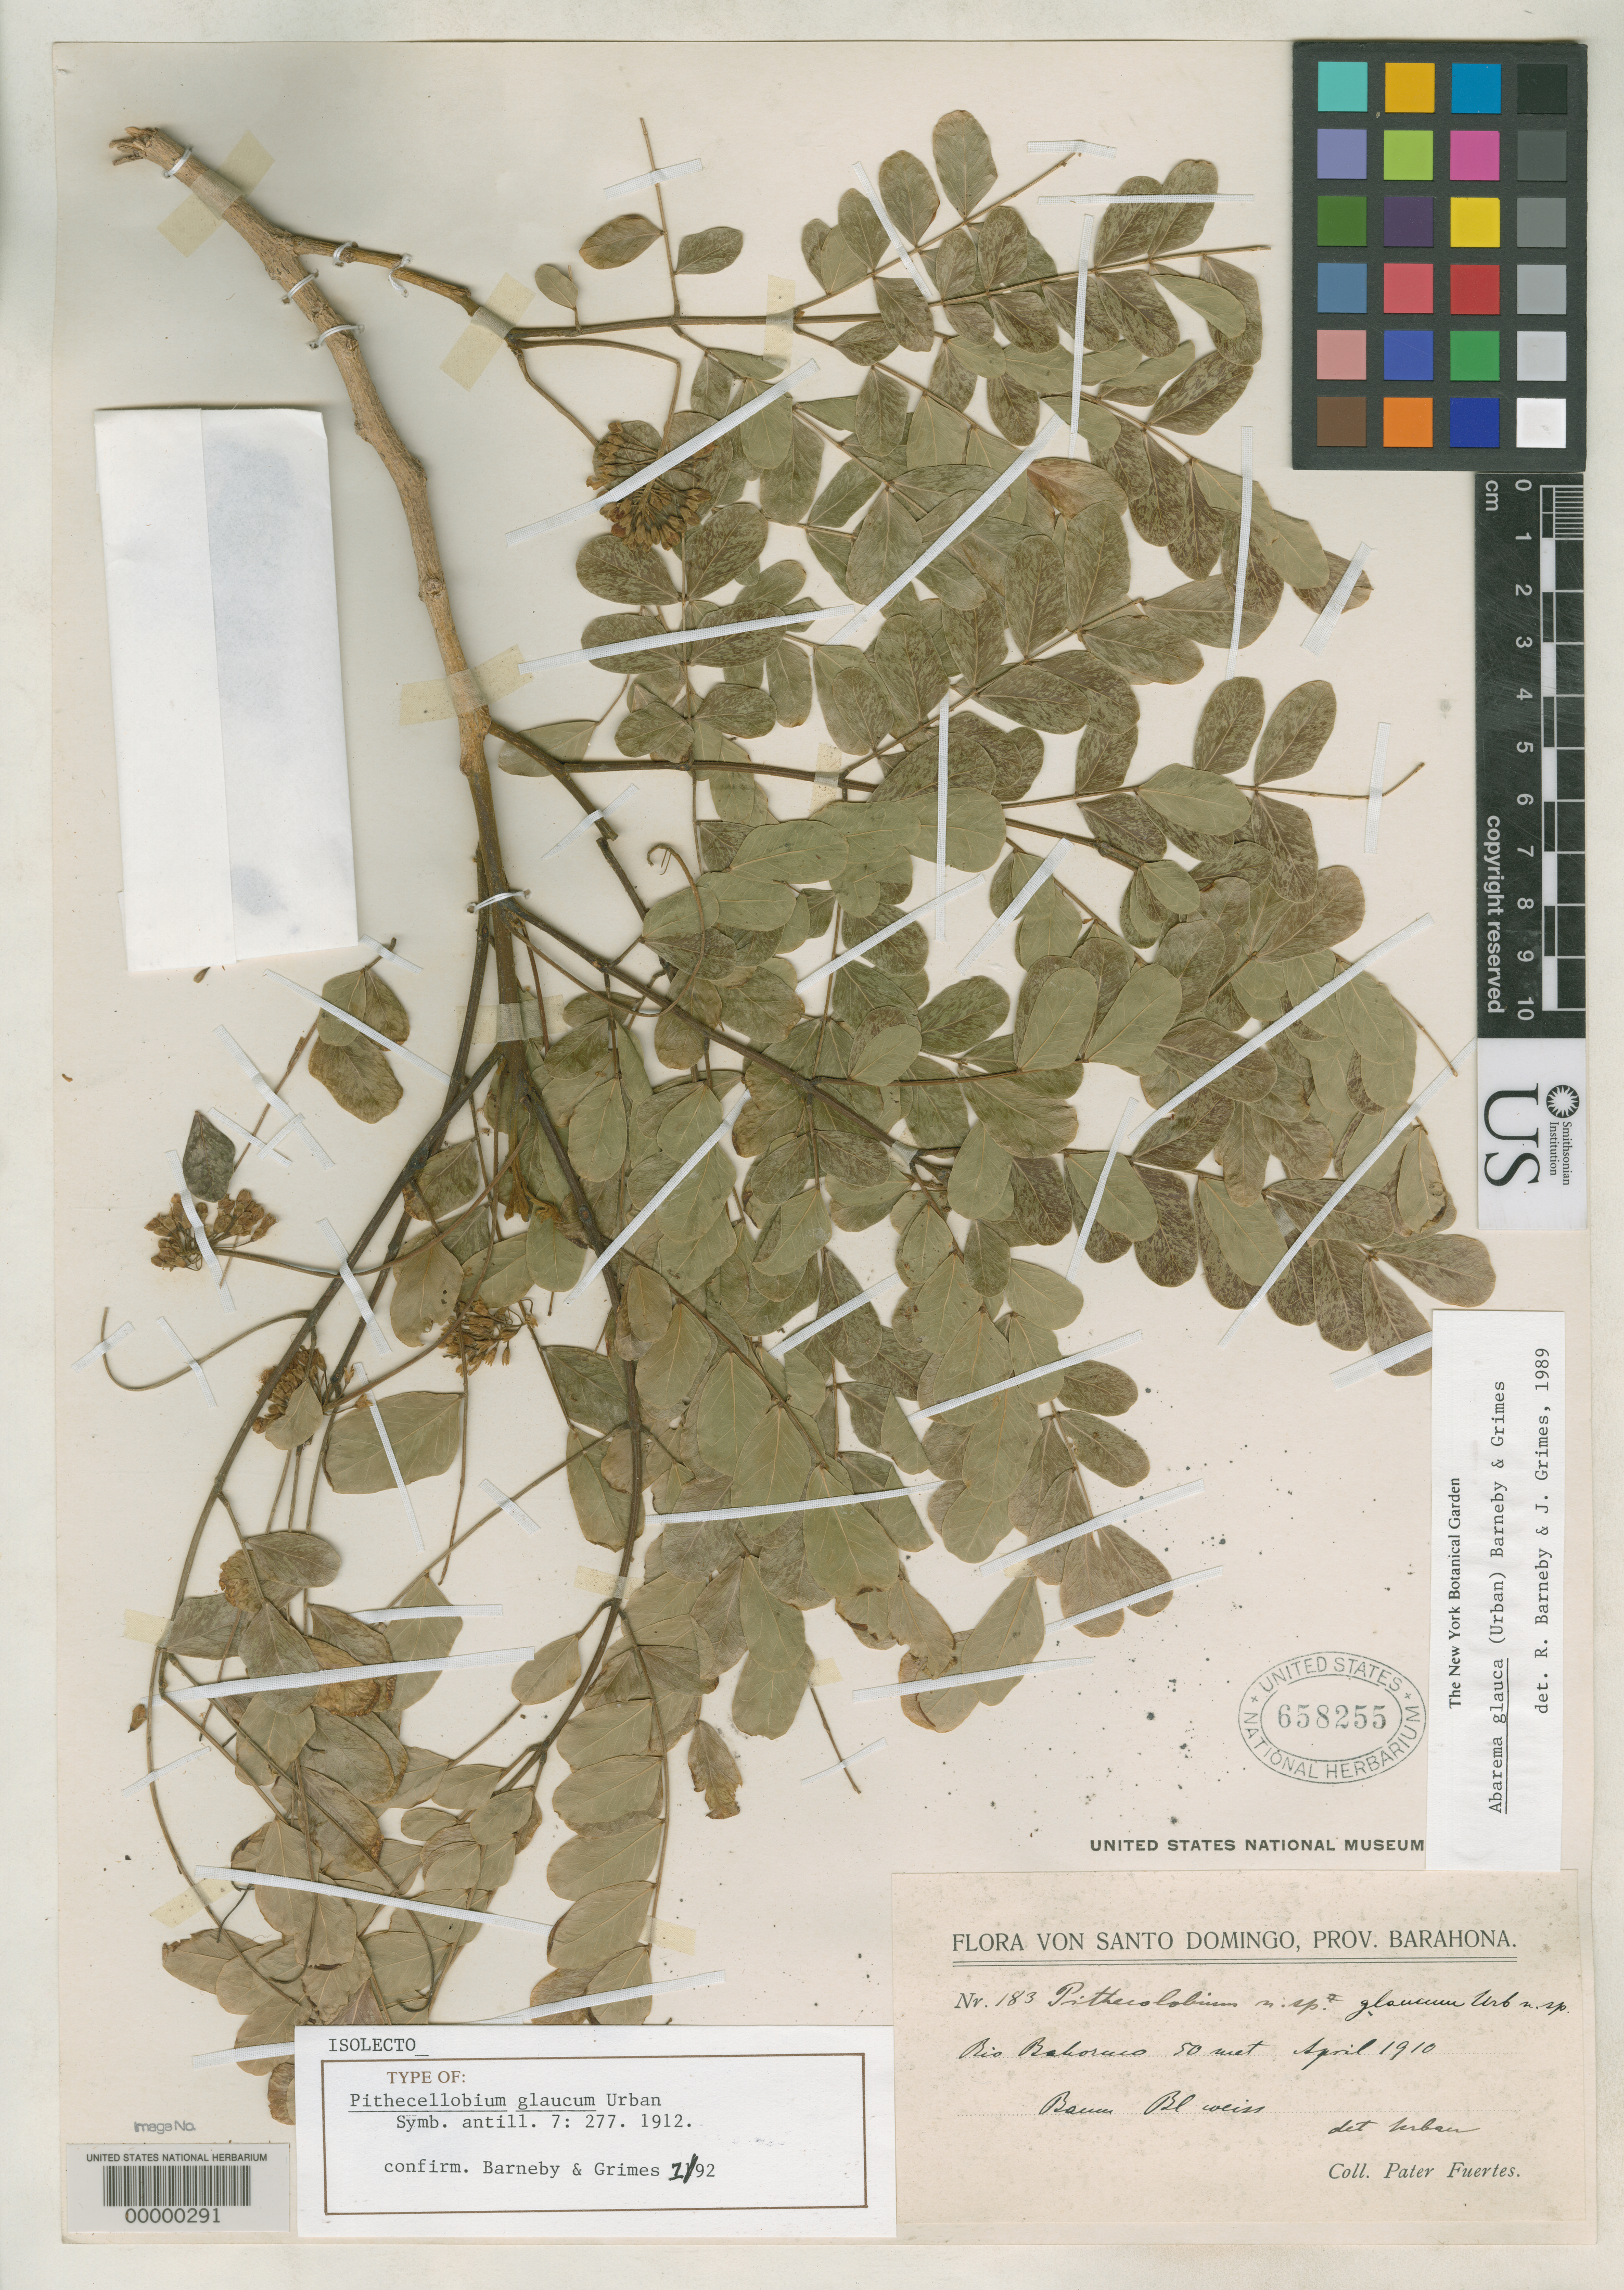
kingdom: Plantae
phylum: Tracheophyta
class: Magnoliopsida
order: Fabales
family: Fabaceae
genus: Pithecellobium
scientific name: Pithecellobium glaucum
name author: Urb.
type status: Isolectotype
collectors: M. D. Fuertes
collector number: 183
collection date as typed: Apr 1910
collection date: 1910-04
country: Dominican Republic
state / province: Barahona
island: Hispaniola Island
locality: Near Barahona ad Bahoruco.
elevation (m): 50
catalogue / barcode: US 658255